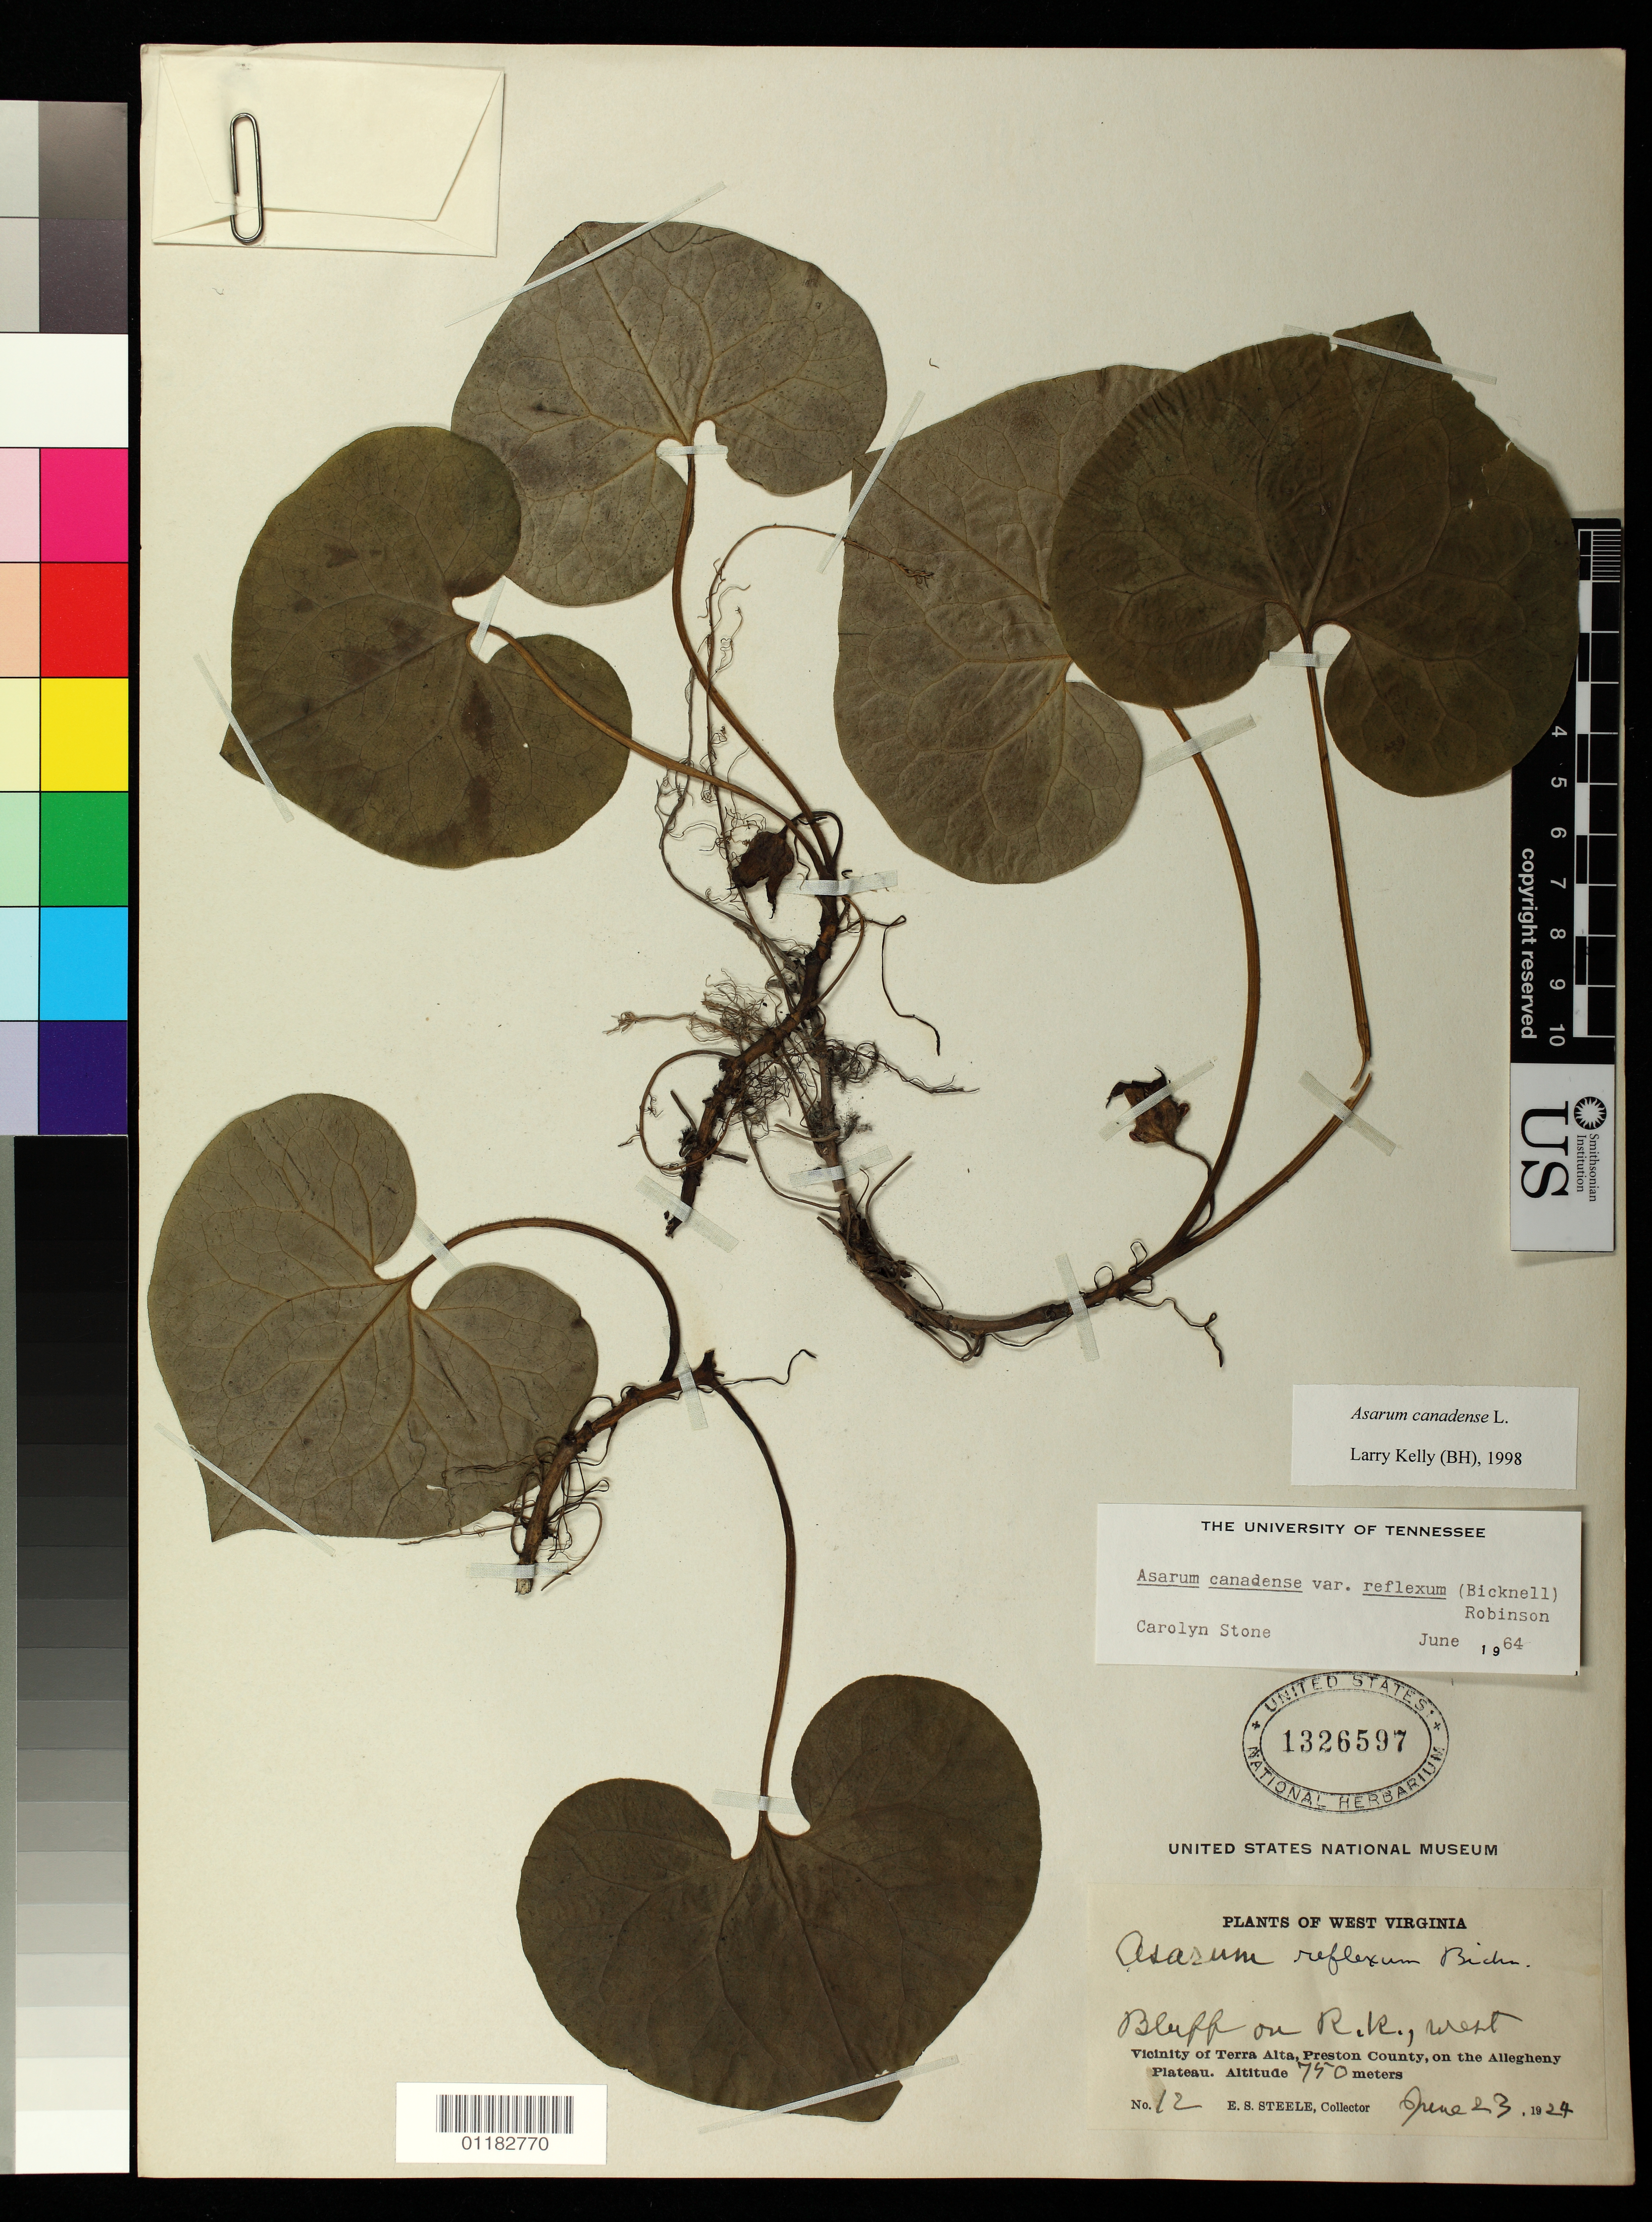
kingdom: Plantae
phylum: Tracheophyta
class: Magnoliopsida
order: Piperales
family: Aristolochiaceae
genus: Asarum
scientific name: Asarum canadense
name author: L.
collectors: E. Steele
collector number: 12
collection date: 1924-06-23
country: United States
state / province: West Virginia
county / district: Preston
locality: Bluff on R12 West, Vicinity of Terra Alta, Preston County, on the Allegheny Plateau.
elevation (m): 750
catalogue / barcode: US 1326597